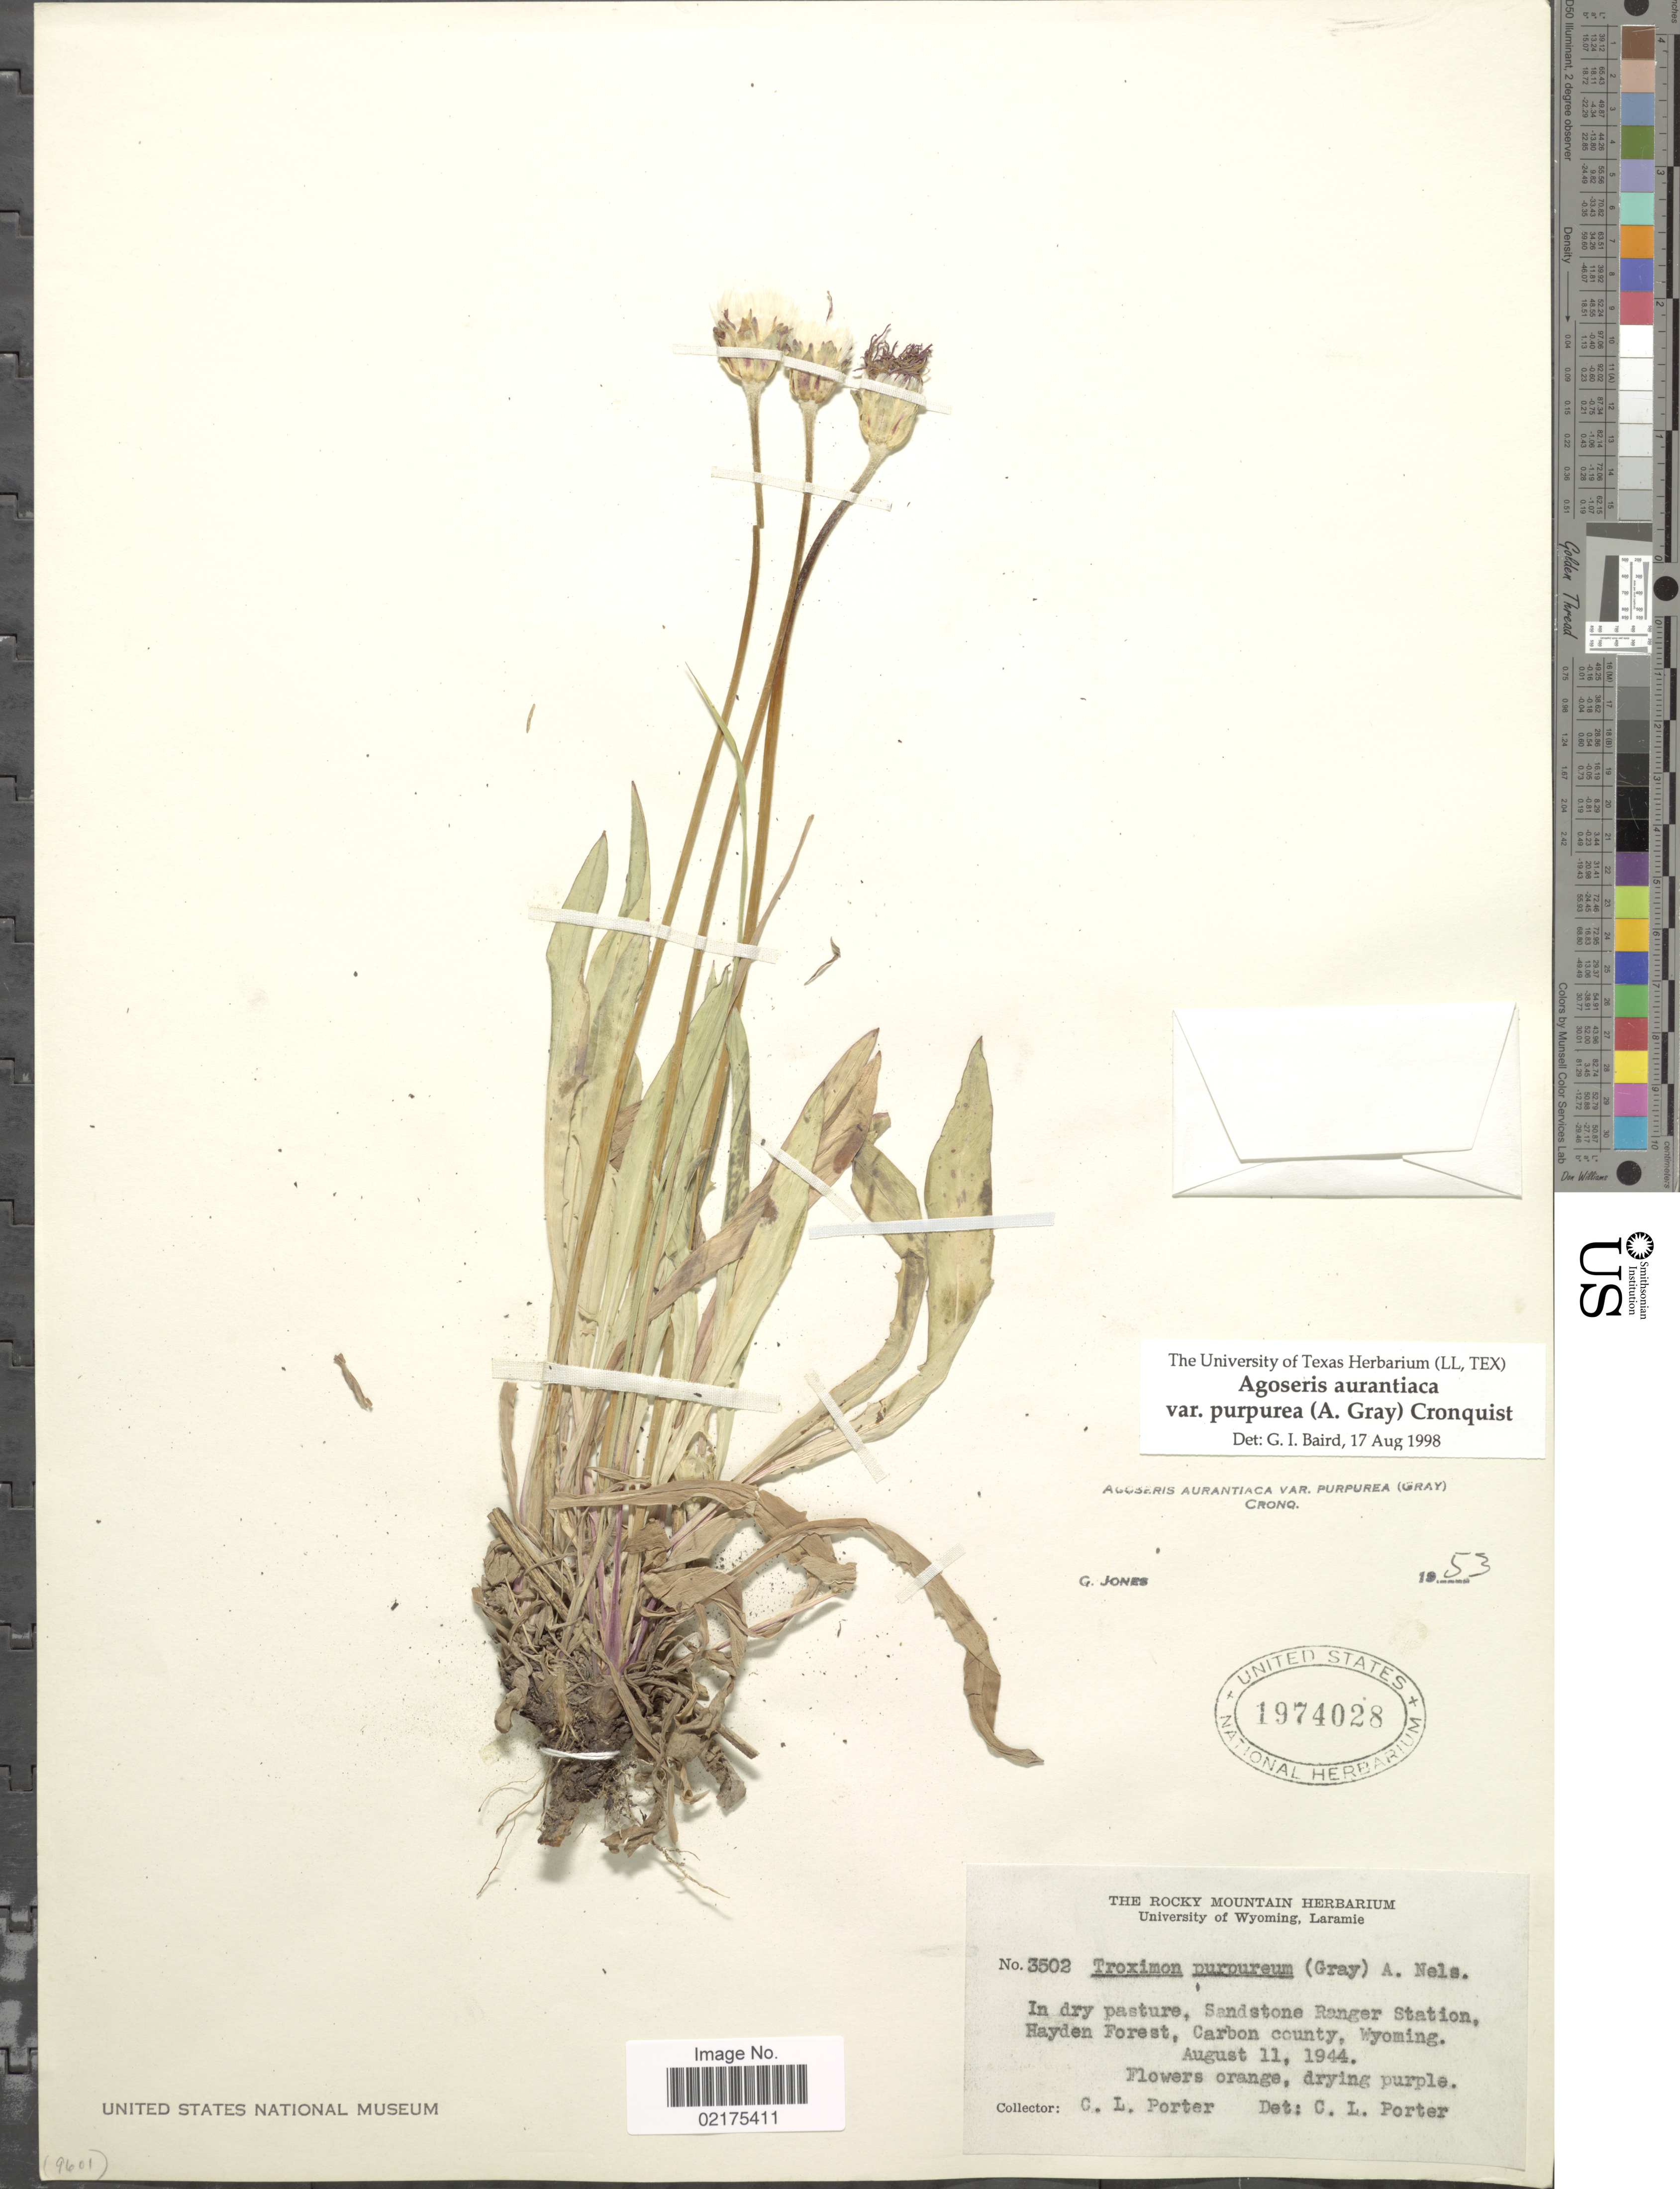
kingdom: Plantae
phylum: Tracheophyta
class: Magnoliopsida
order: Asterales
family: Asteraceae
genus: Agoseris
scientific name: Agoseris aurantiaca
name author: (Hook.) Greene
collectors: C. L. Porter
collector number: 3502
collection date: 1944-08-11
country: United States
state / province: Wyoming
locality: Sandstone Ranger Station, Hayden Forest, Carbon County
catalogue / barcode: US 1974028